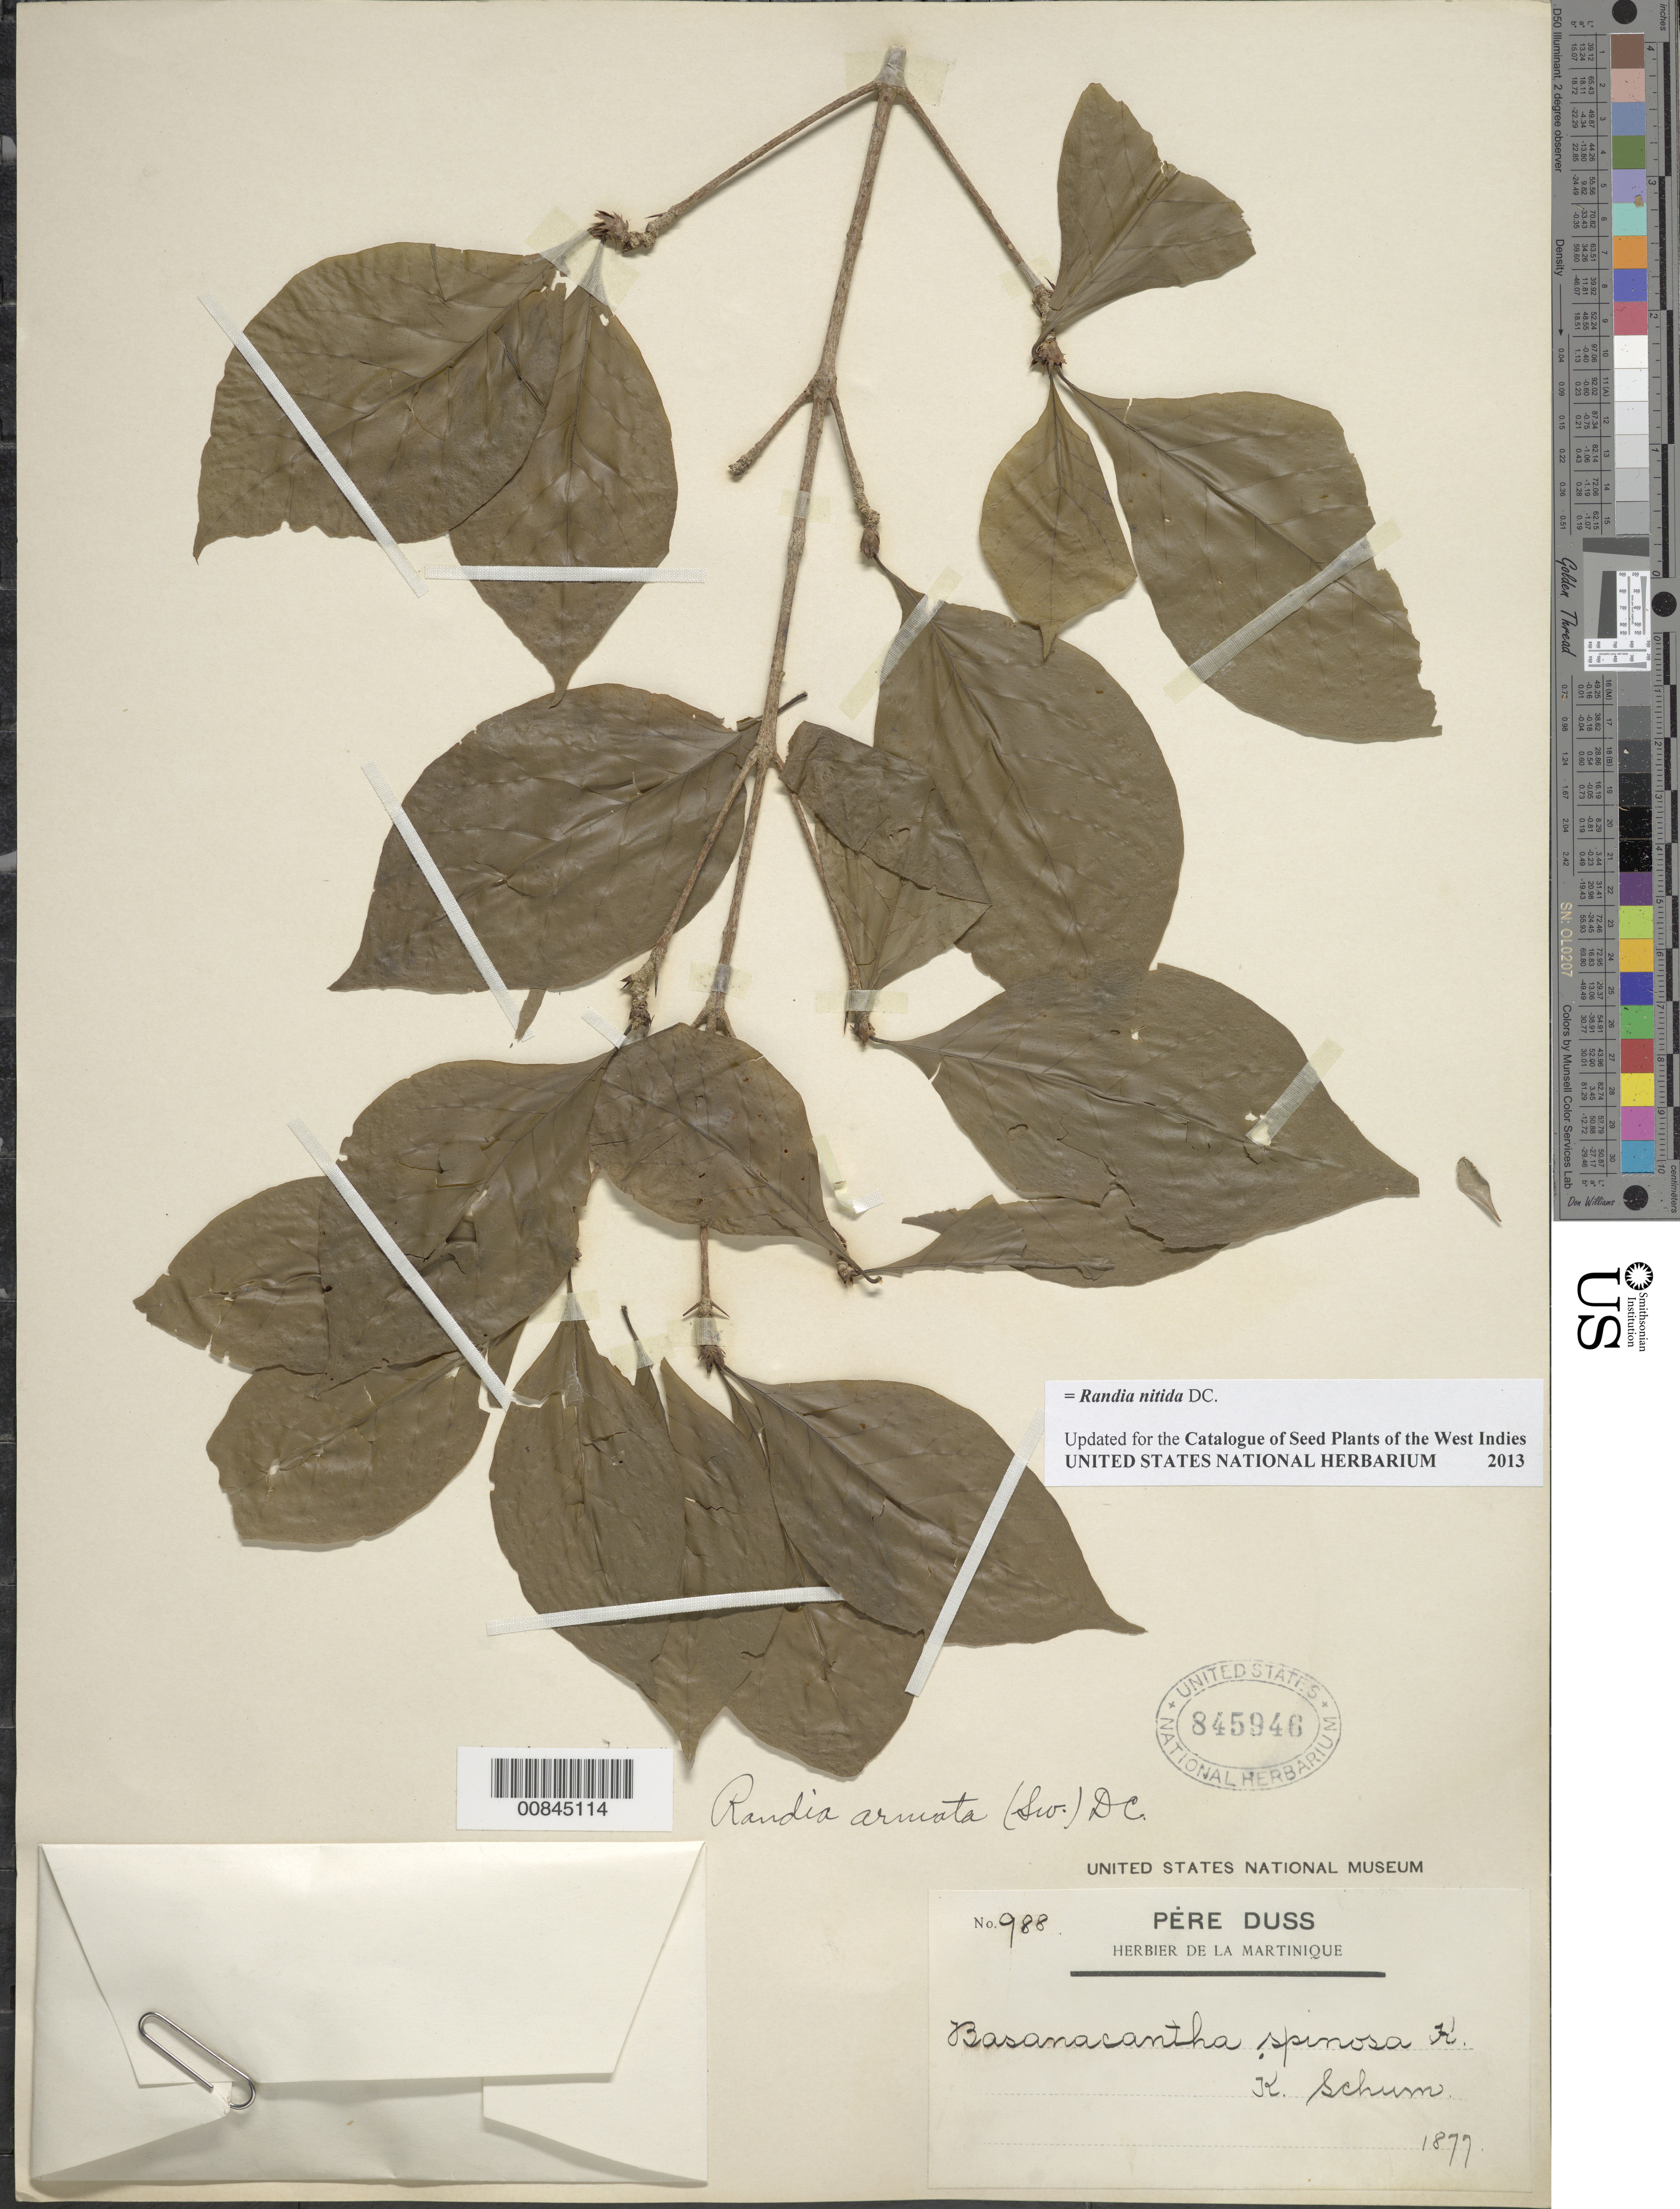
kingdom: Plantae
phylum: Tracheophyta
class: Magnoliopsida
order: Gentianales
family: Rubiaceae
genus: Randia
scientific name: Randia nitida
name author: (Kunth) C. DC.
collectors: K. M. Schumann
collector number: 988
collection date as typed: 1877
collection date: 1877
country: Martinique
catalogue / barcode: US 845946